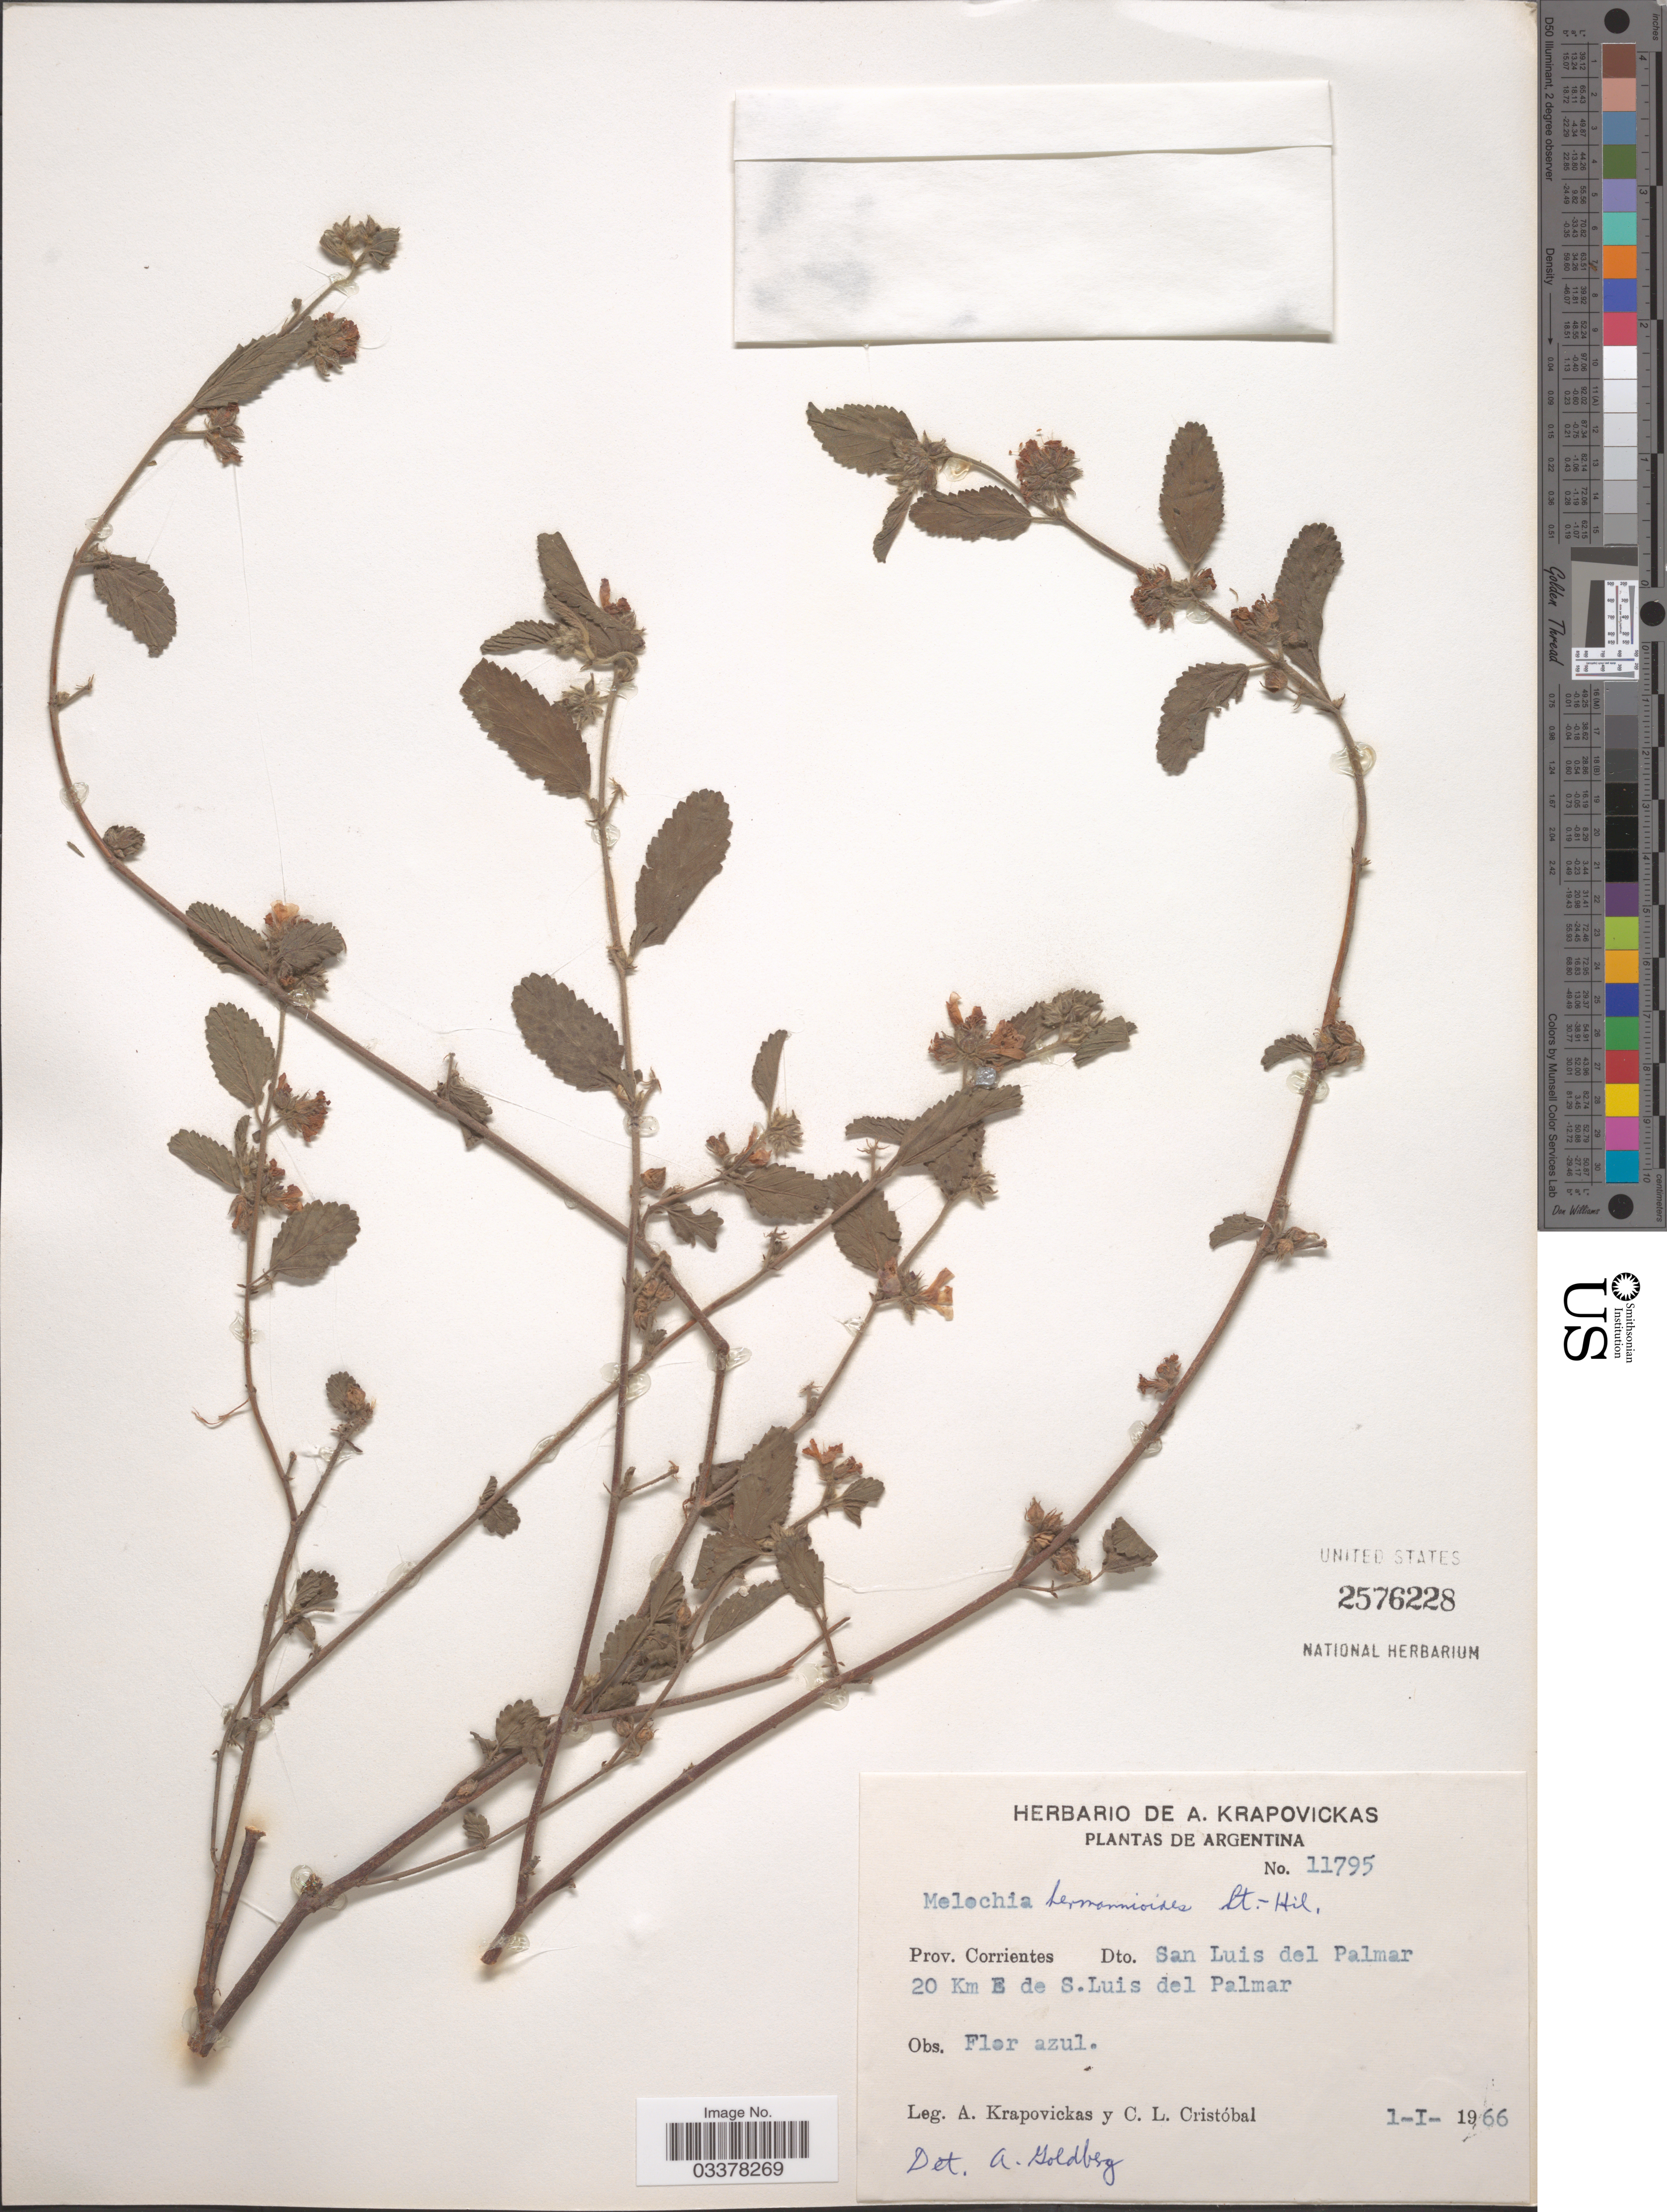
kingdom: Plantae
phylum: Tracheophyta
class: Magnoliopsida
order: Malvales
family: Malvaceae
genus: Melochia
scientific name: Melochia hermannioides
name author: A. St.-Hil.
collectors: A. Krapovickas & C. L. Cristóbal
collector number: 11795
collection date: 1966-01-01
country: Argentina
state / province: Corrientes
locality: Dto. San Luis del Palmar 20 Km E de S. Luis del Palmar.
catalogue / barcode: US 2576228